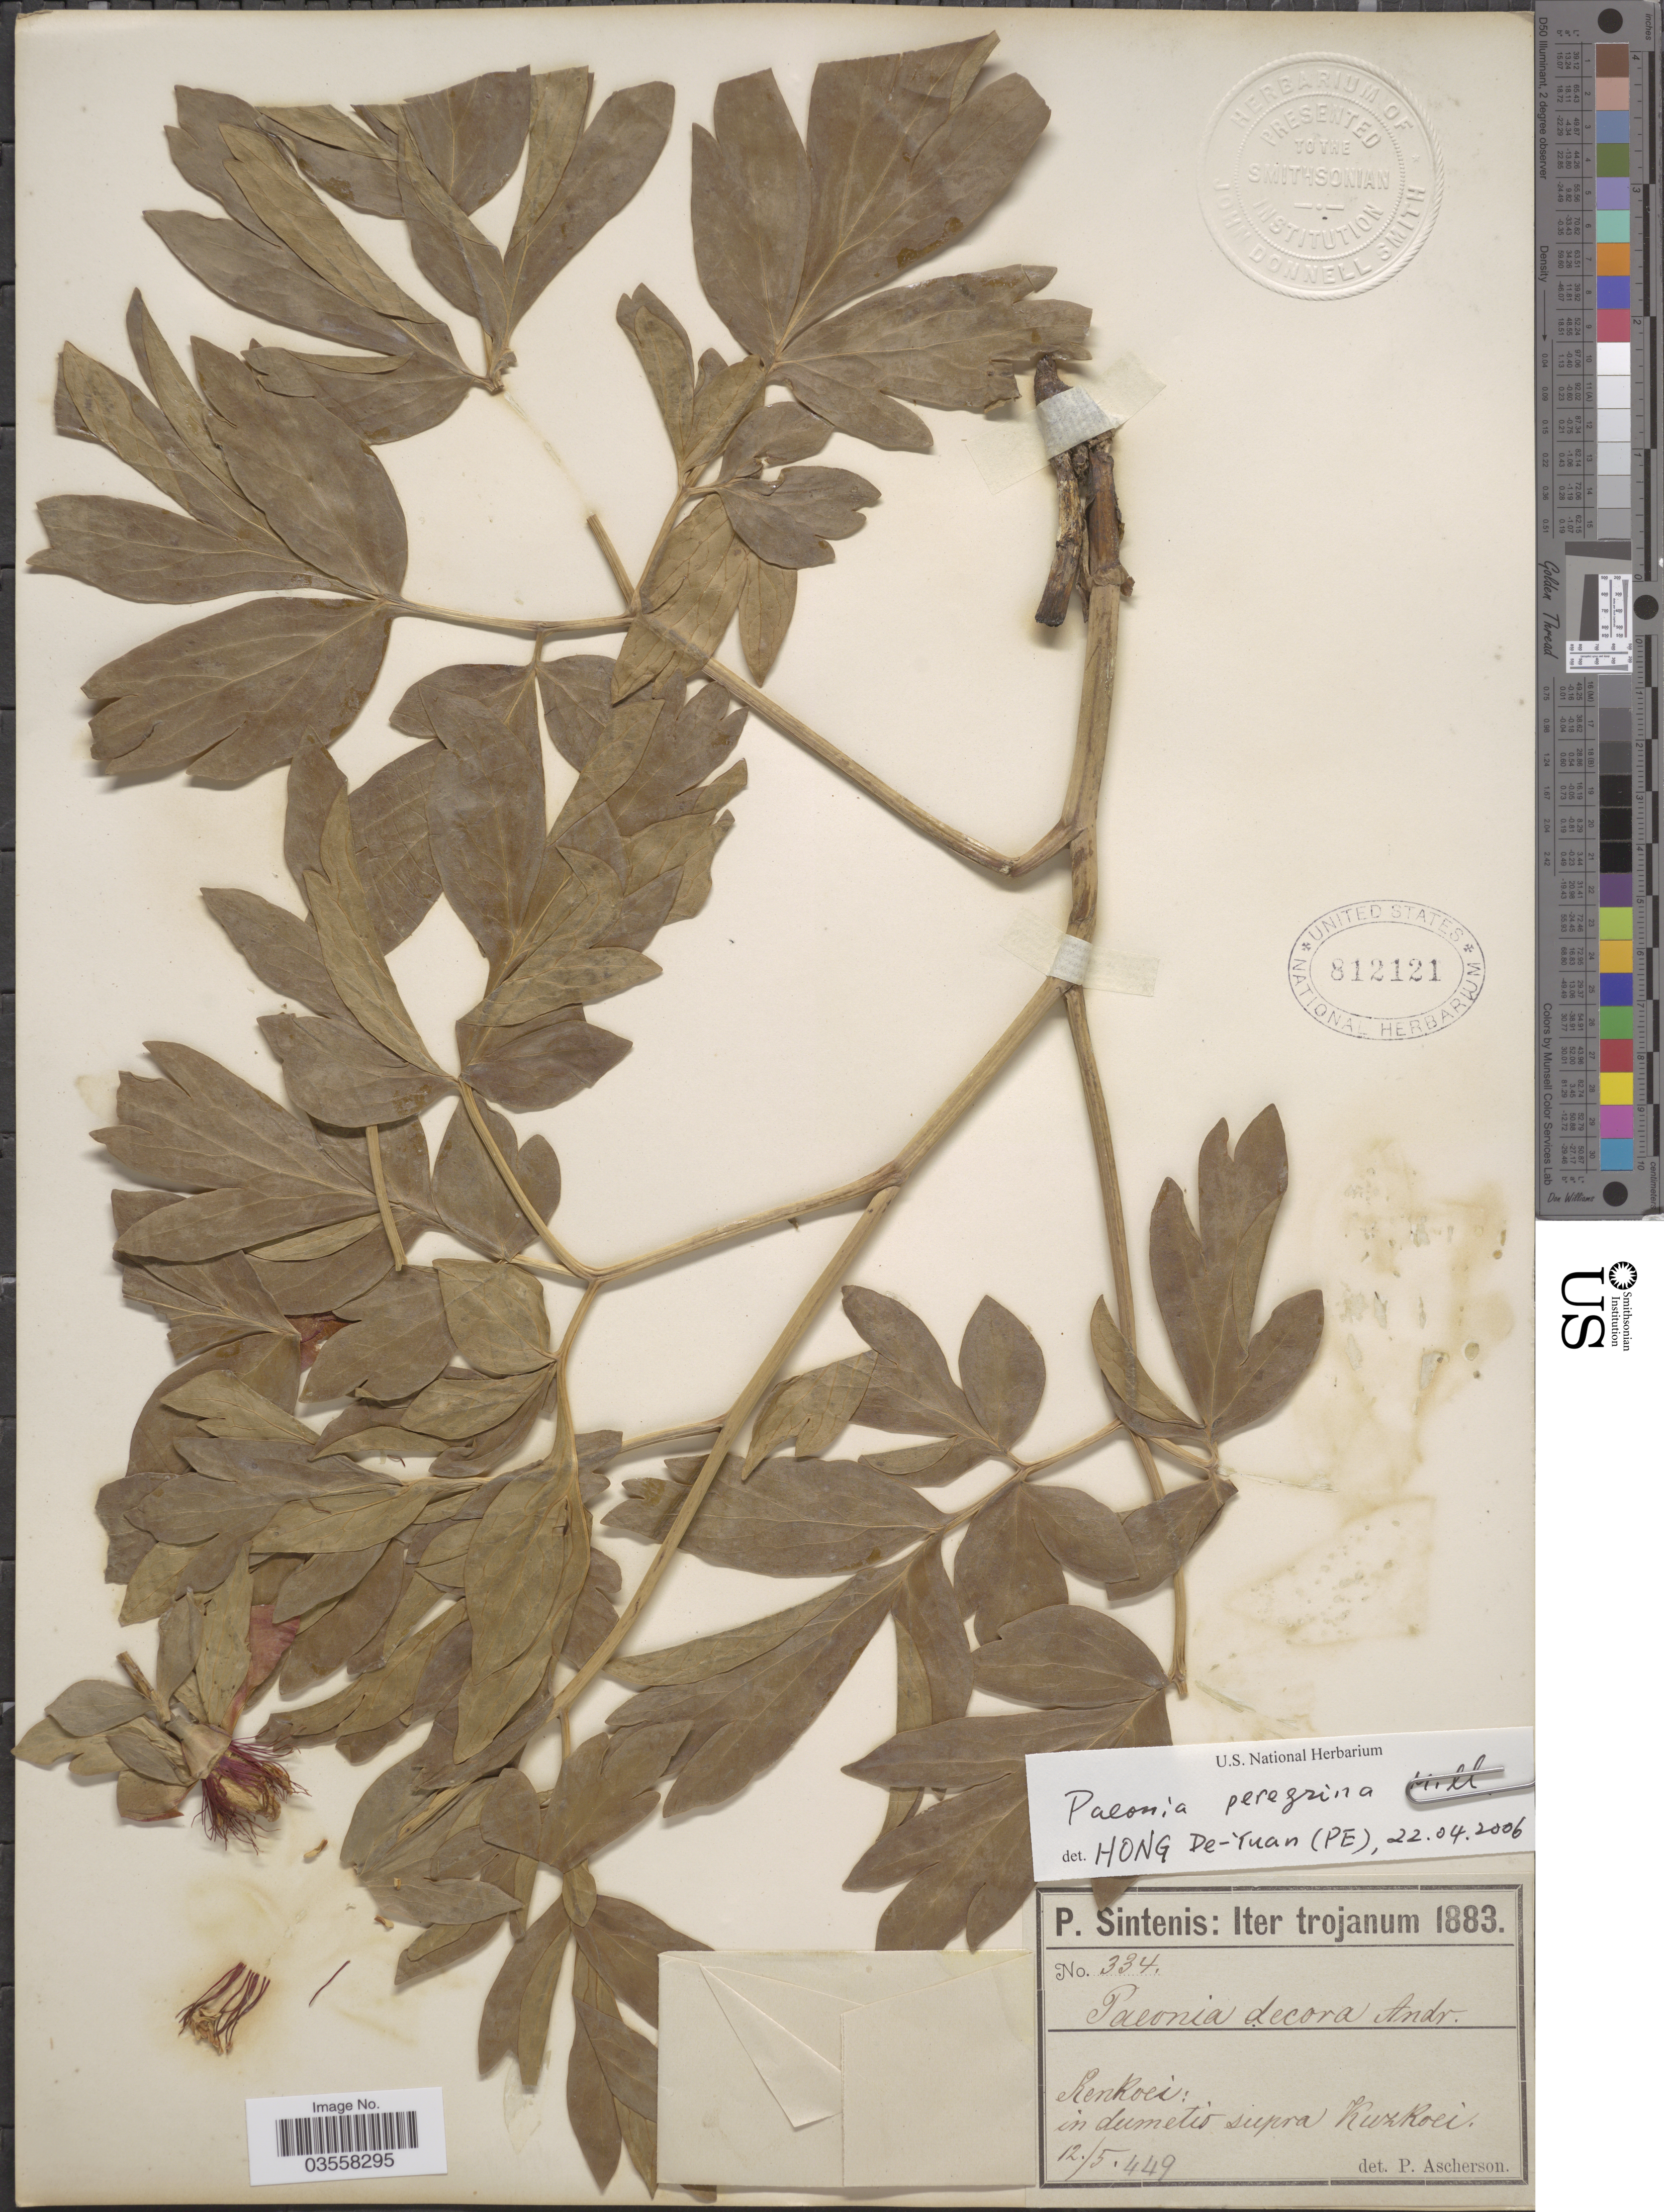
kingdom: Plantae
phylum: Tracheophyta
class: Magnoliopsida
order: Saxifragales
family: Paeoniaceae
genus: Paeonia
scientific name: Paeonia peregrina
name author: Mill.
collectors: P. Sintenis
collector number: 334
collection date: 1883-05-12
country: Turkey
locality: Iter trojanum. Renkoei: in dumetis supra Kuzkoei.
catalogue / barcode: US 812121